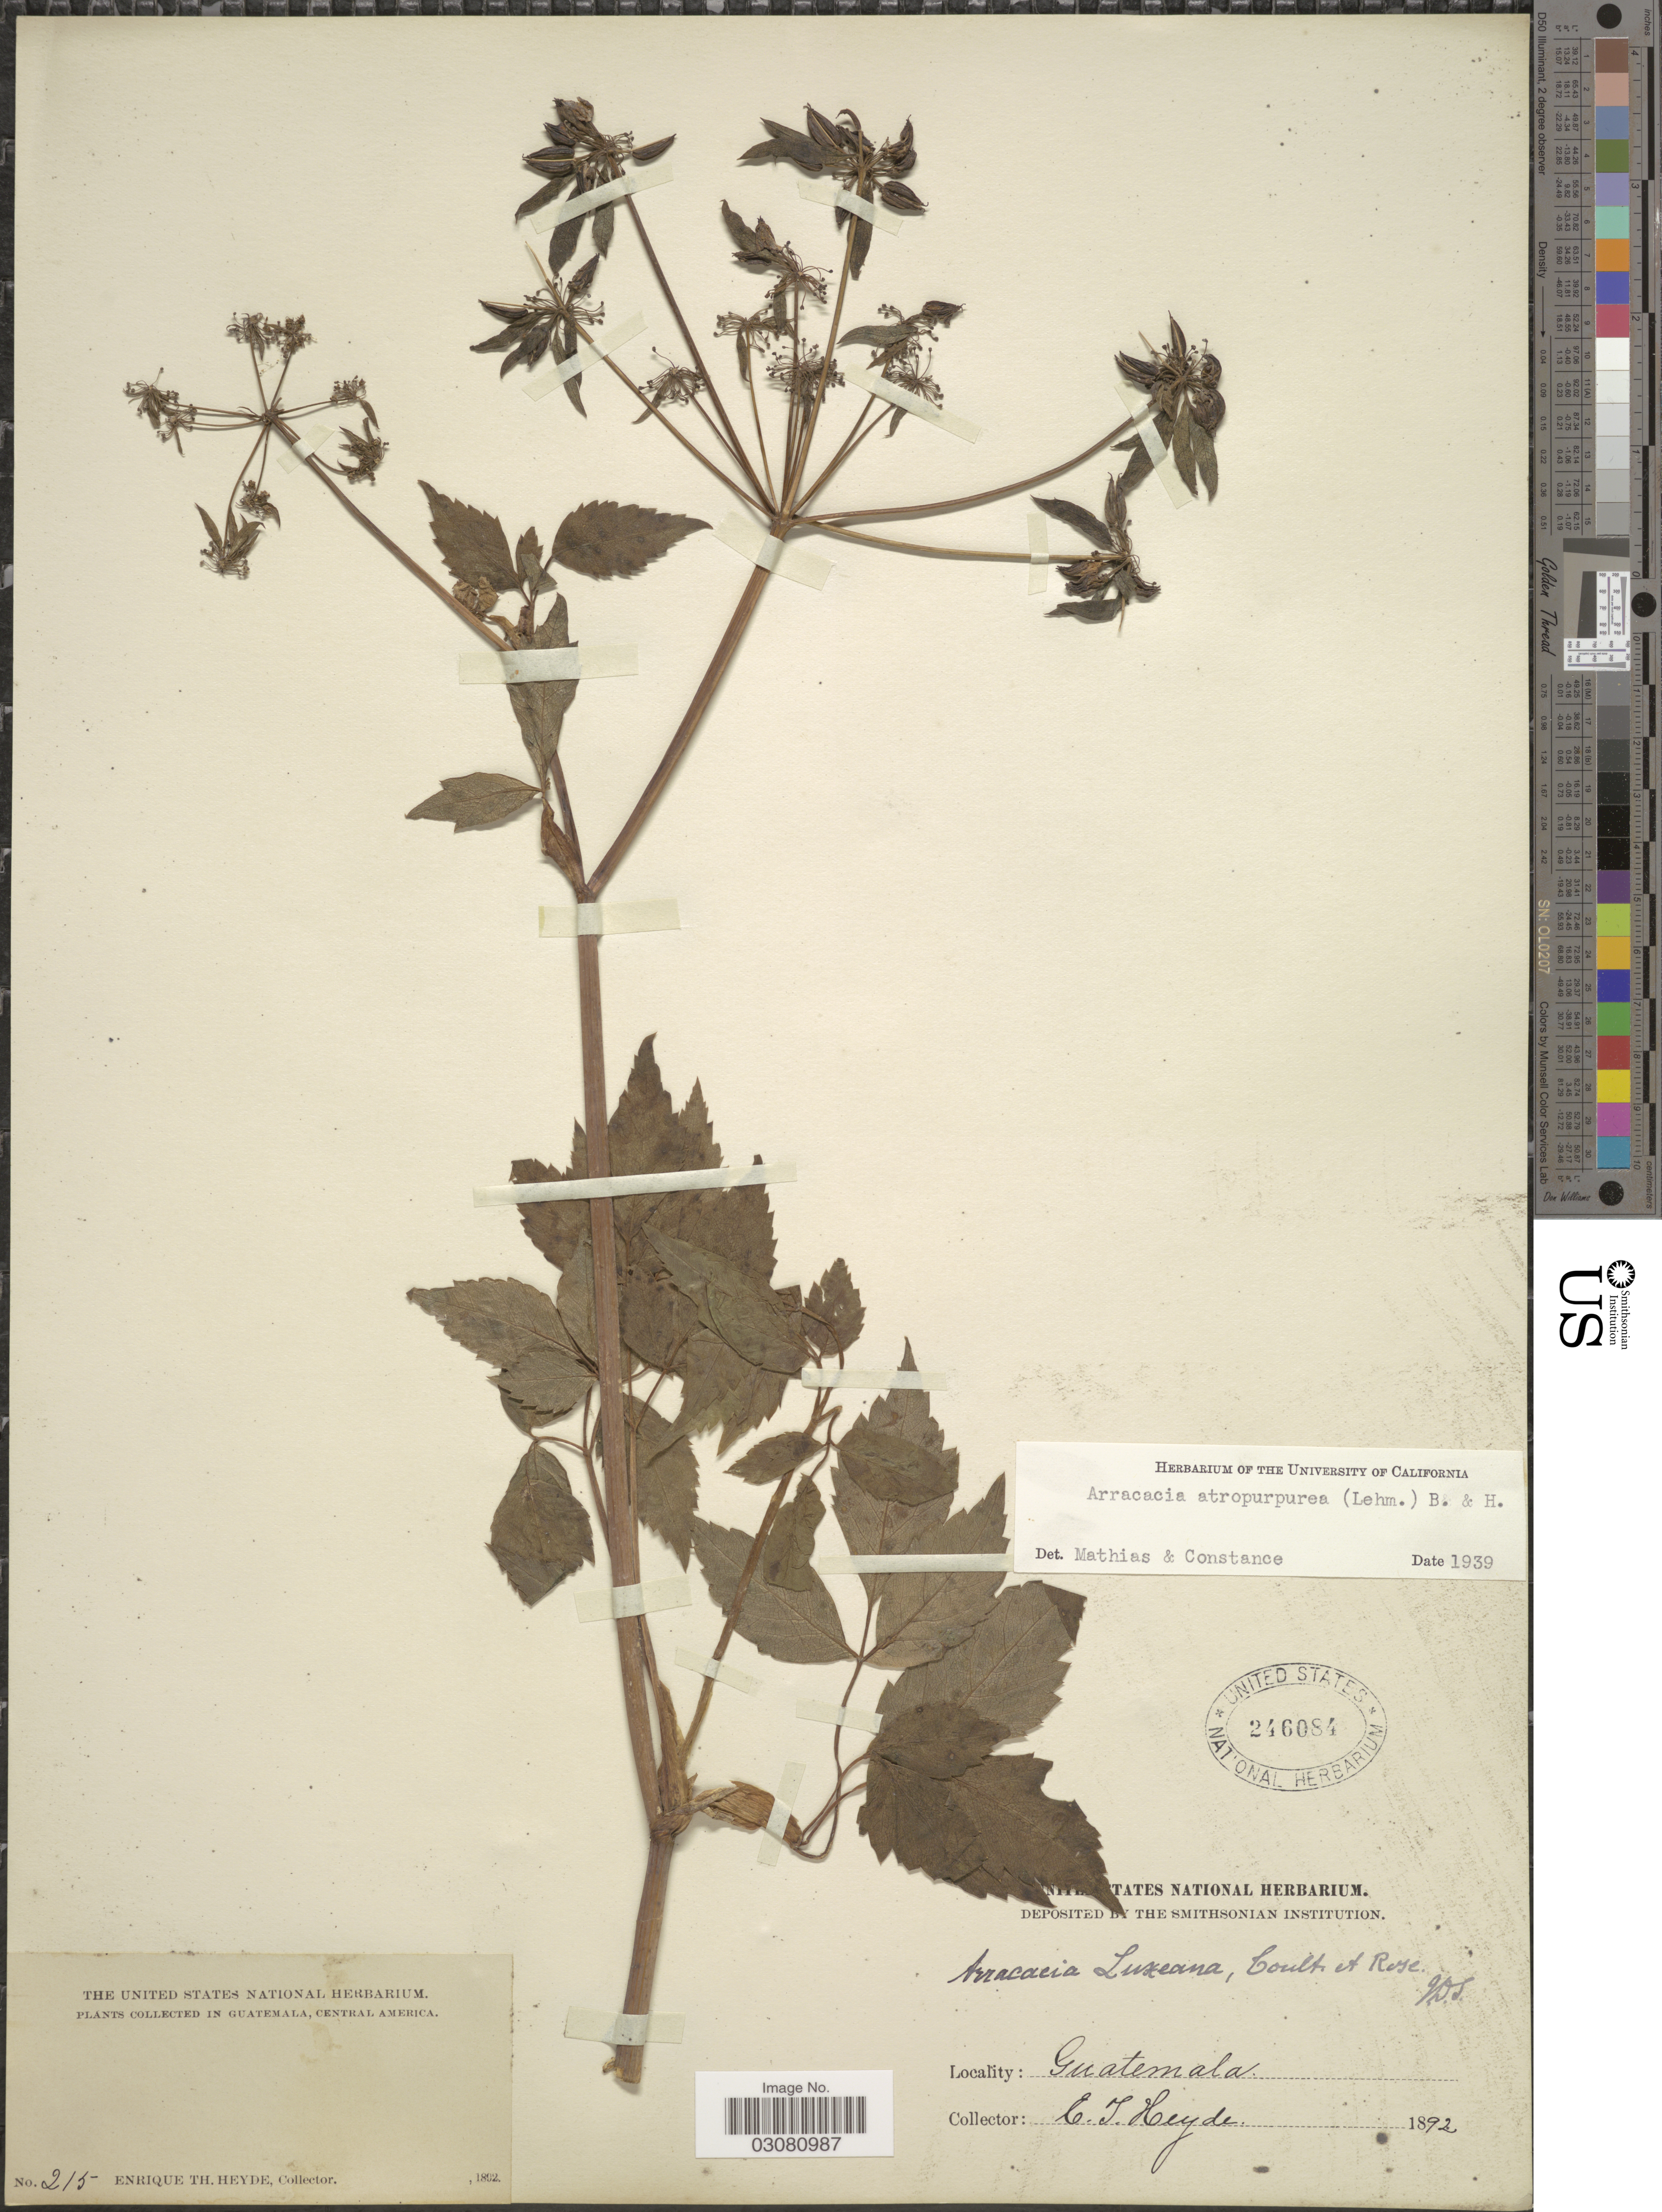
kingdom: Plantae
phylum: Tracheophyta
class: Magnoliopsida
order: Apiales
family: Apiaceae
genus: Arracacia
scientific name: Arracacia atropurpurea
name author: (Lehm.) Benth. & Hook. f. ex Hemsl.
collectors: E. T. Heyde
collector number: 215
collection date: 1892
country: Guatemala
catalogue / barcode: US 246084